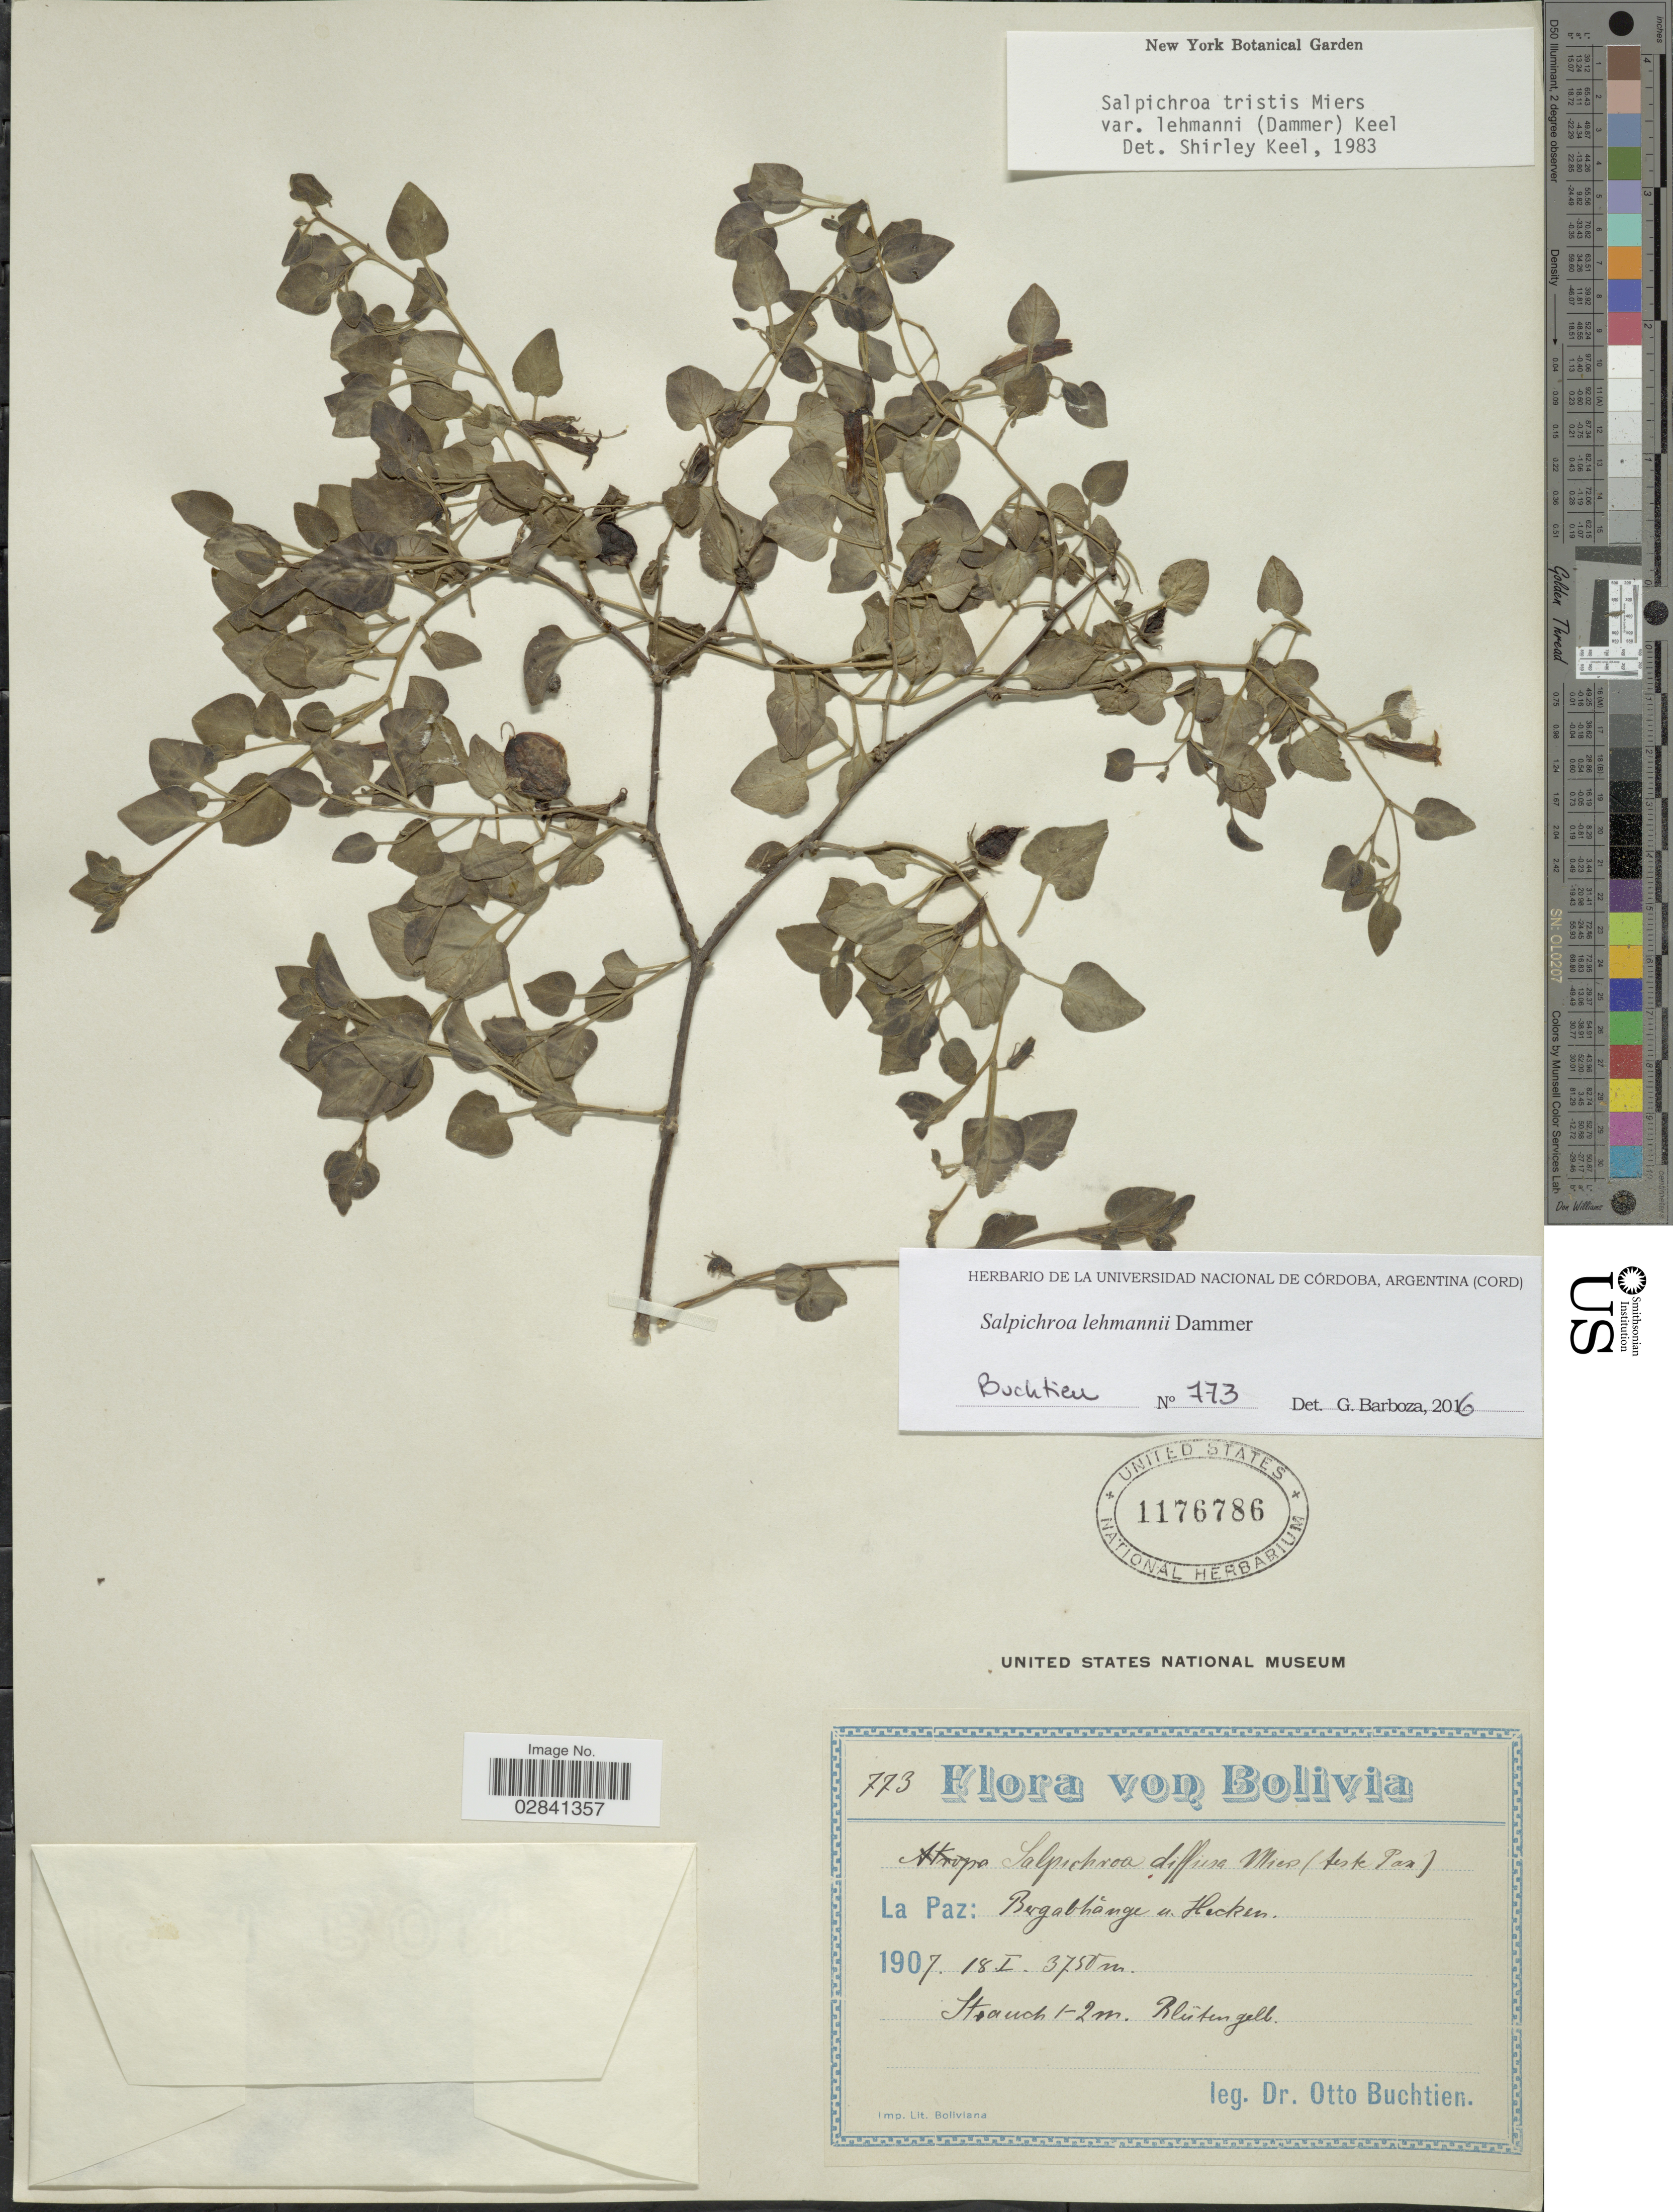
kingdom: Plantae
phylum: Tracheophyta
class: Magnoliopsida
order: Solanales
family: Solanaceae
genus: Salpichroa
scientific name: Salpichroa tristis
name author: Walp.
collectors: O. Buchtien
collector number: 773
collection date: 1907-01-18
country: Bolivia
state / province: La Paz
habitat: Bergabhänge a. Hecken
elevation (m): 3750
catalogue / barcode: US 1176786